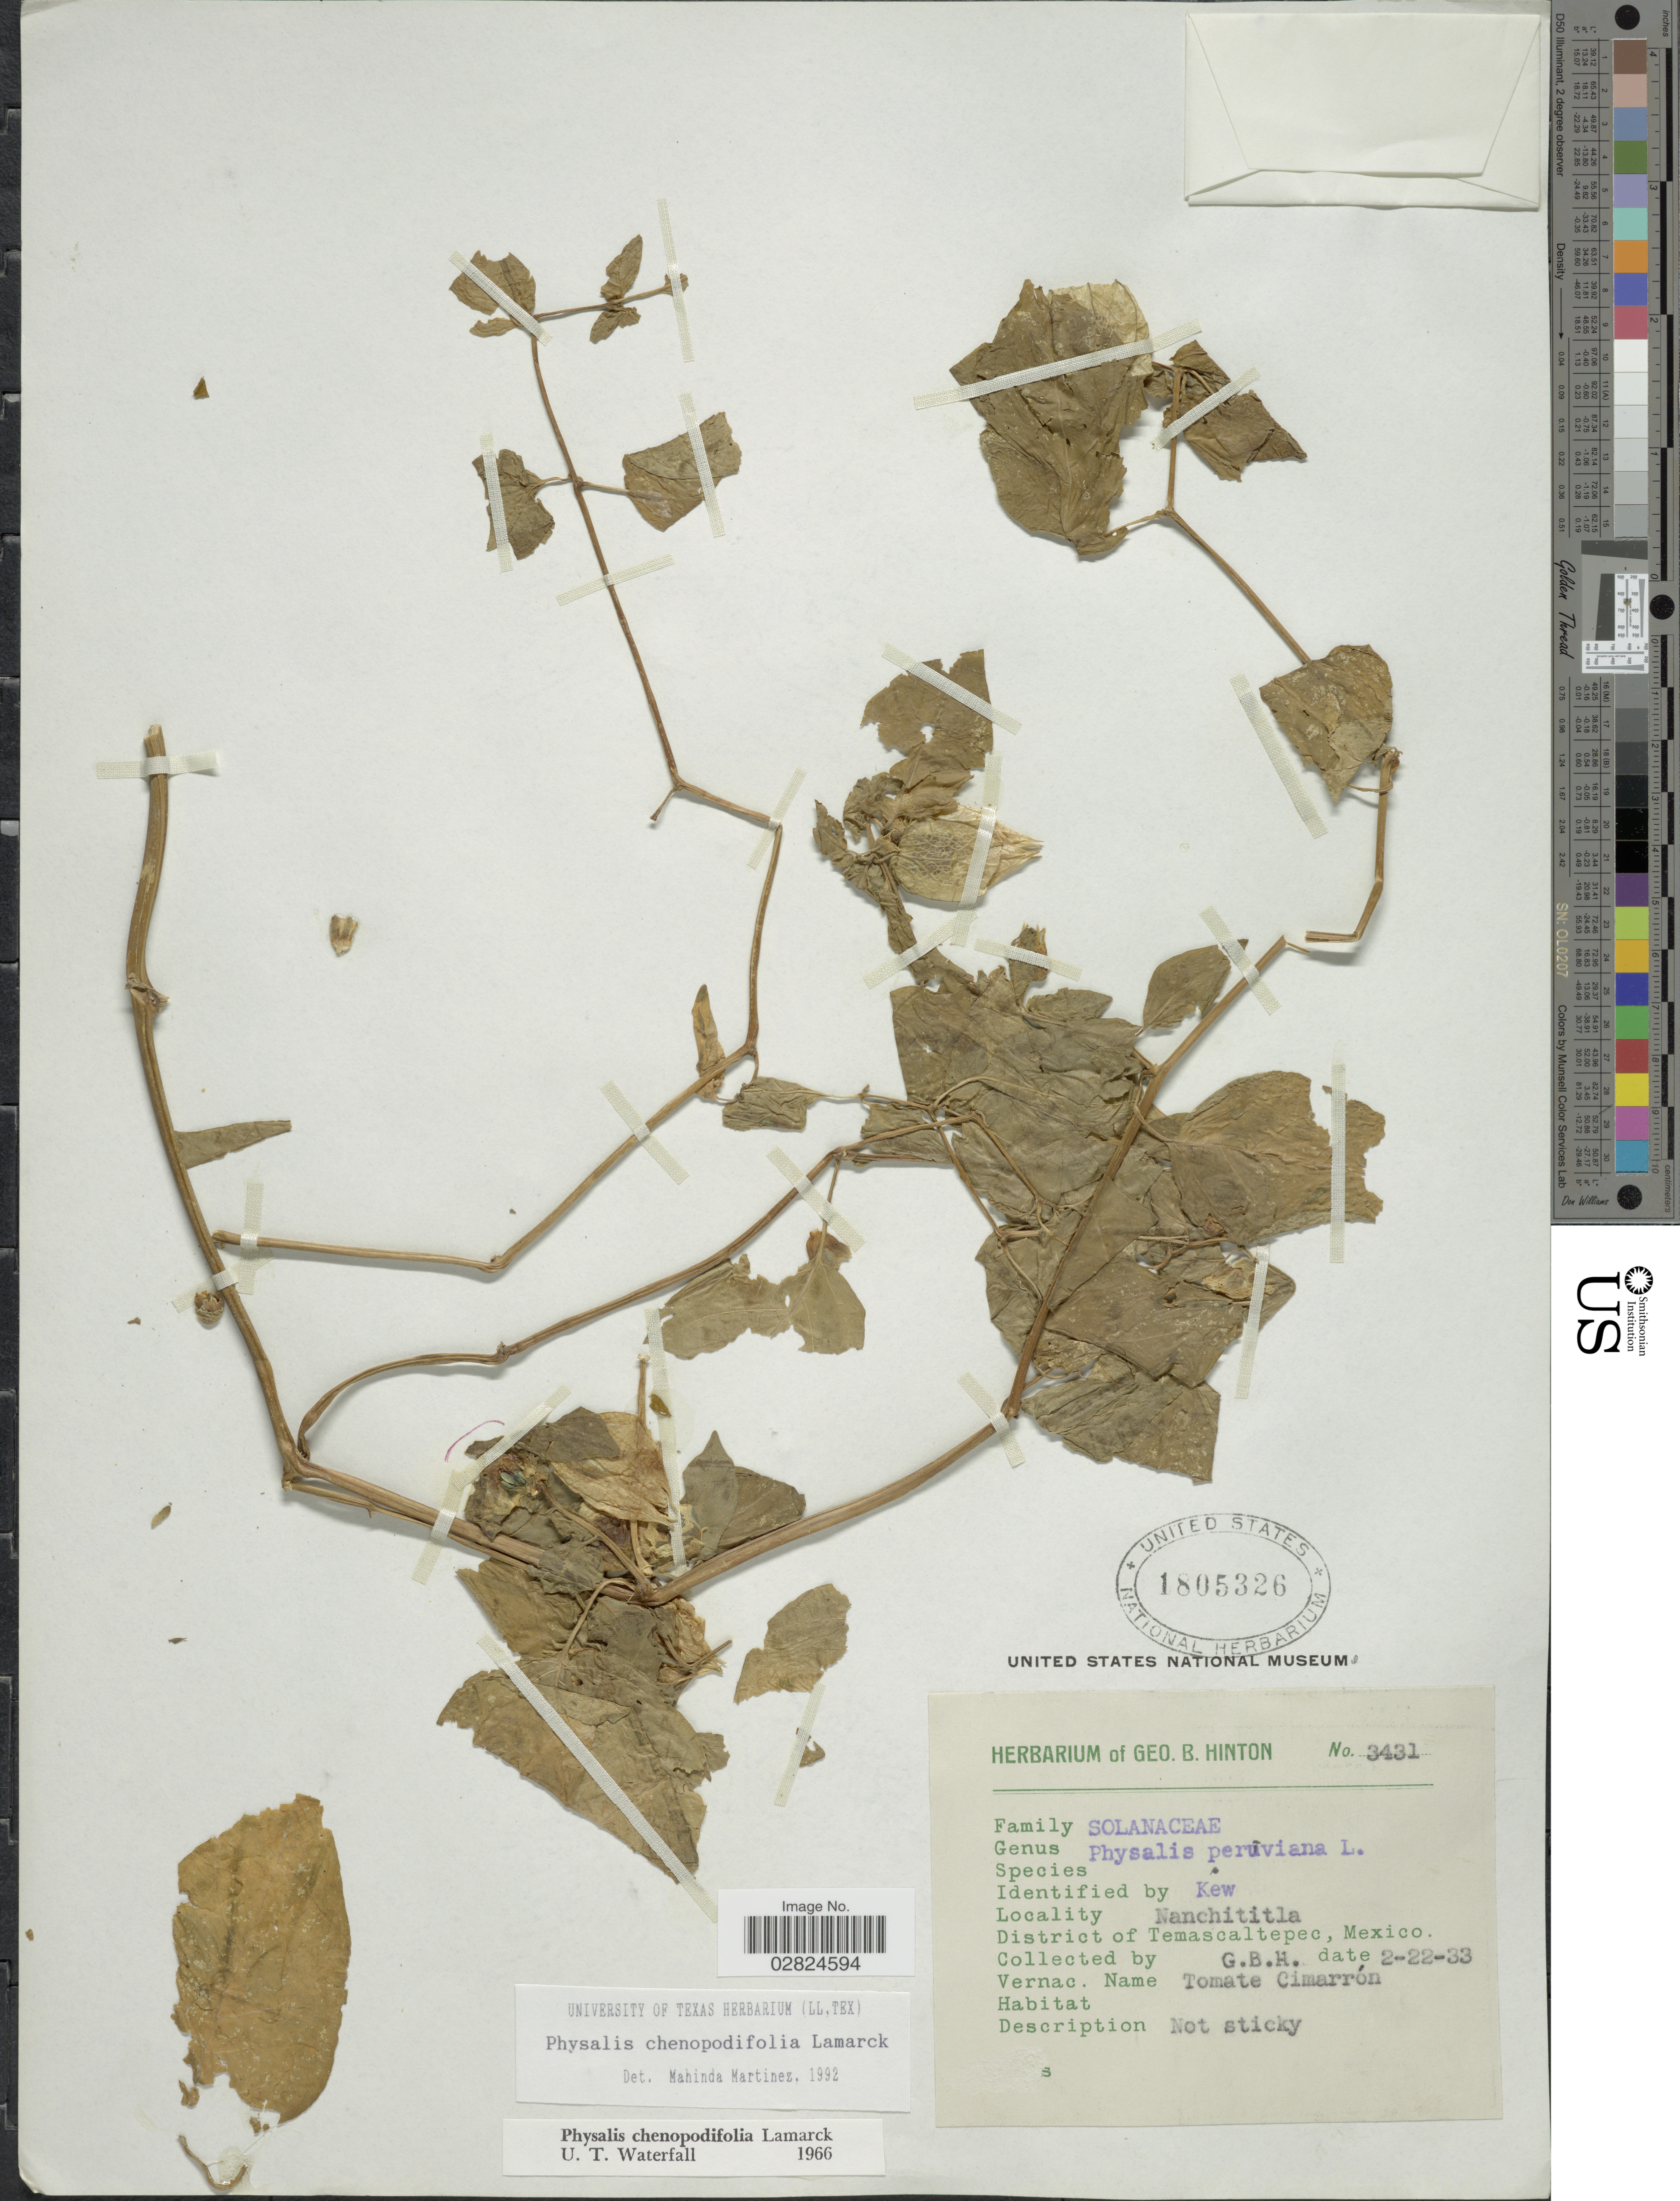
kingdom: Plantae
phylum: Tracheophyta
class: Magnoliopsida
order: Solanales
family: Solanaceae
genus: Physalis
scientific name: Physalis chenopodifolia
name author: Lam.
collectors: G. B. Hinton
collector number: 3431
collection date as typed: Transcribed d/m/y: 22/2/33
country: Mexico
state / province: México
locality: Nanchititla, District of Temascaltepec.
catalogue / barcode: US 1805326